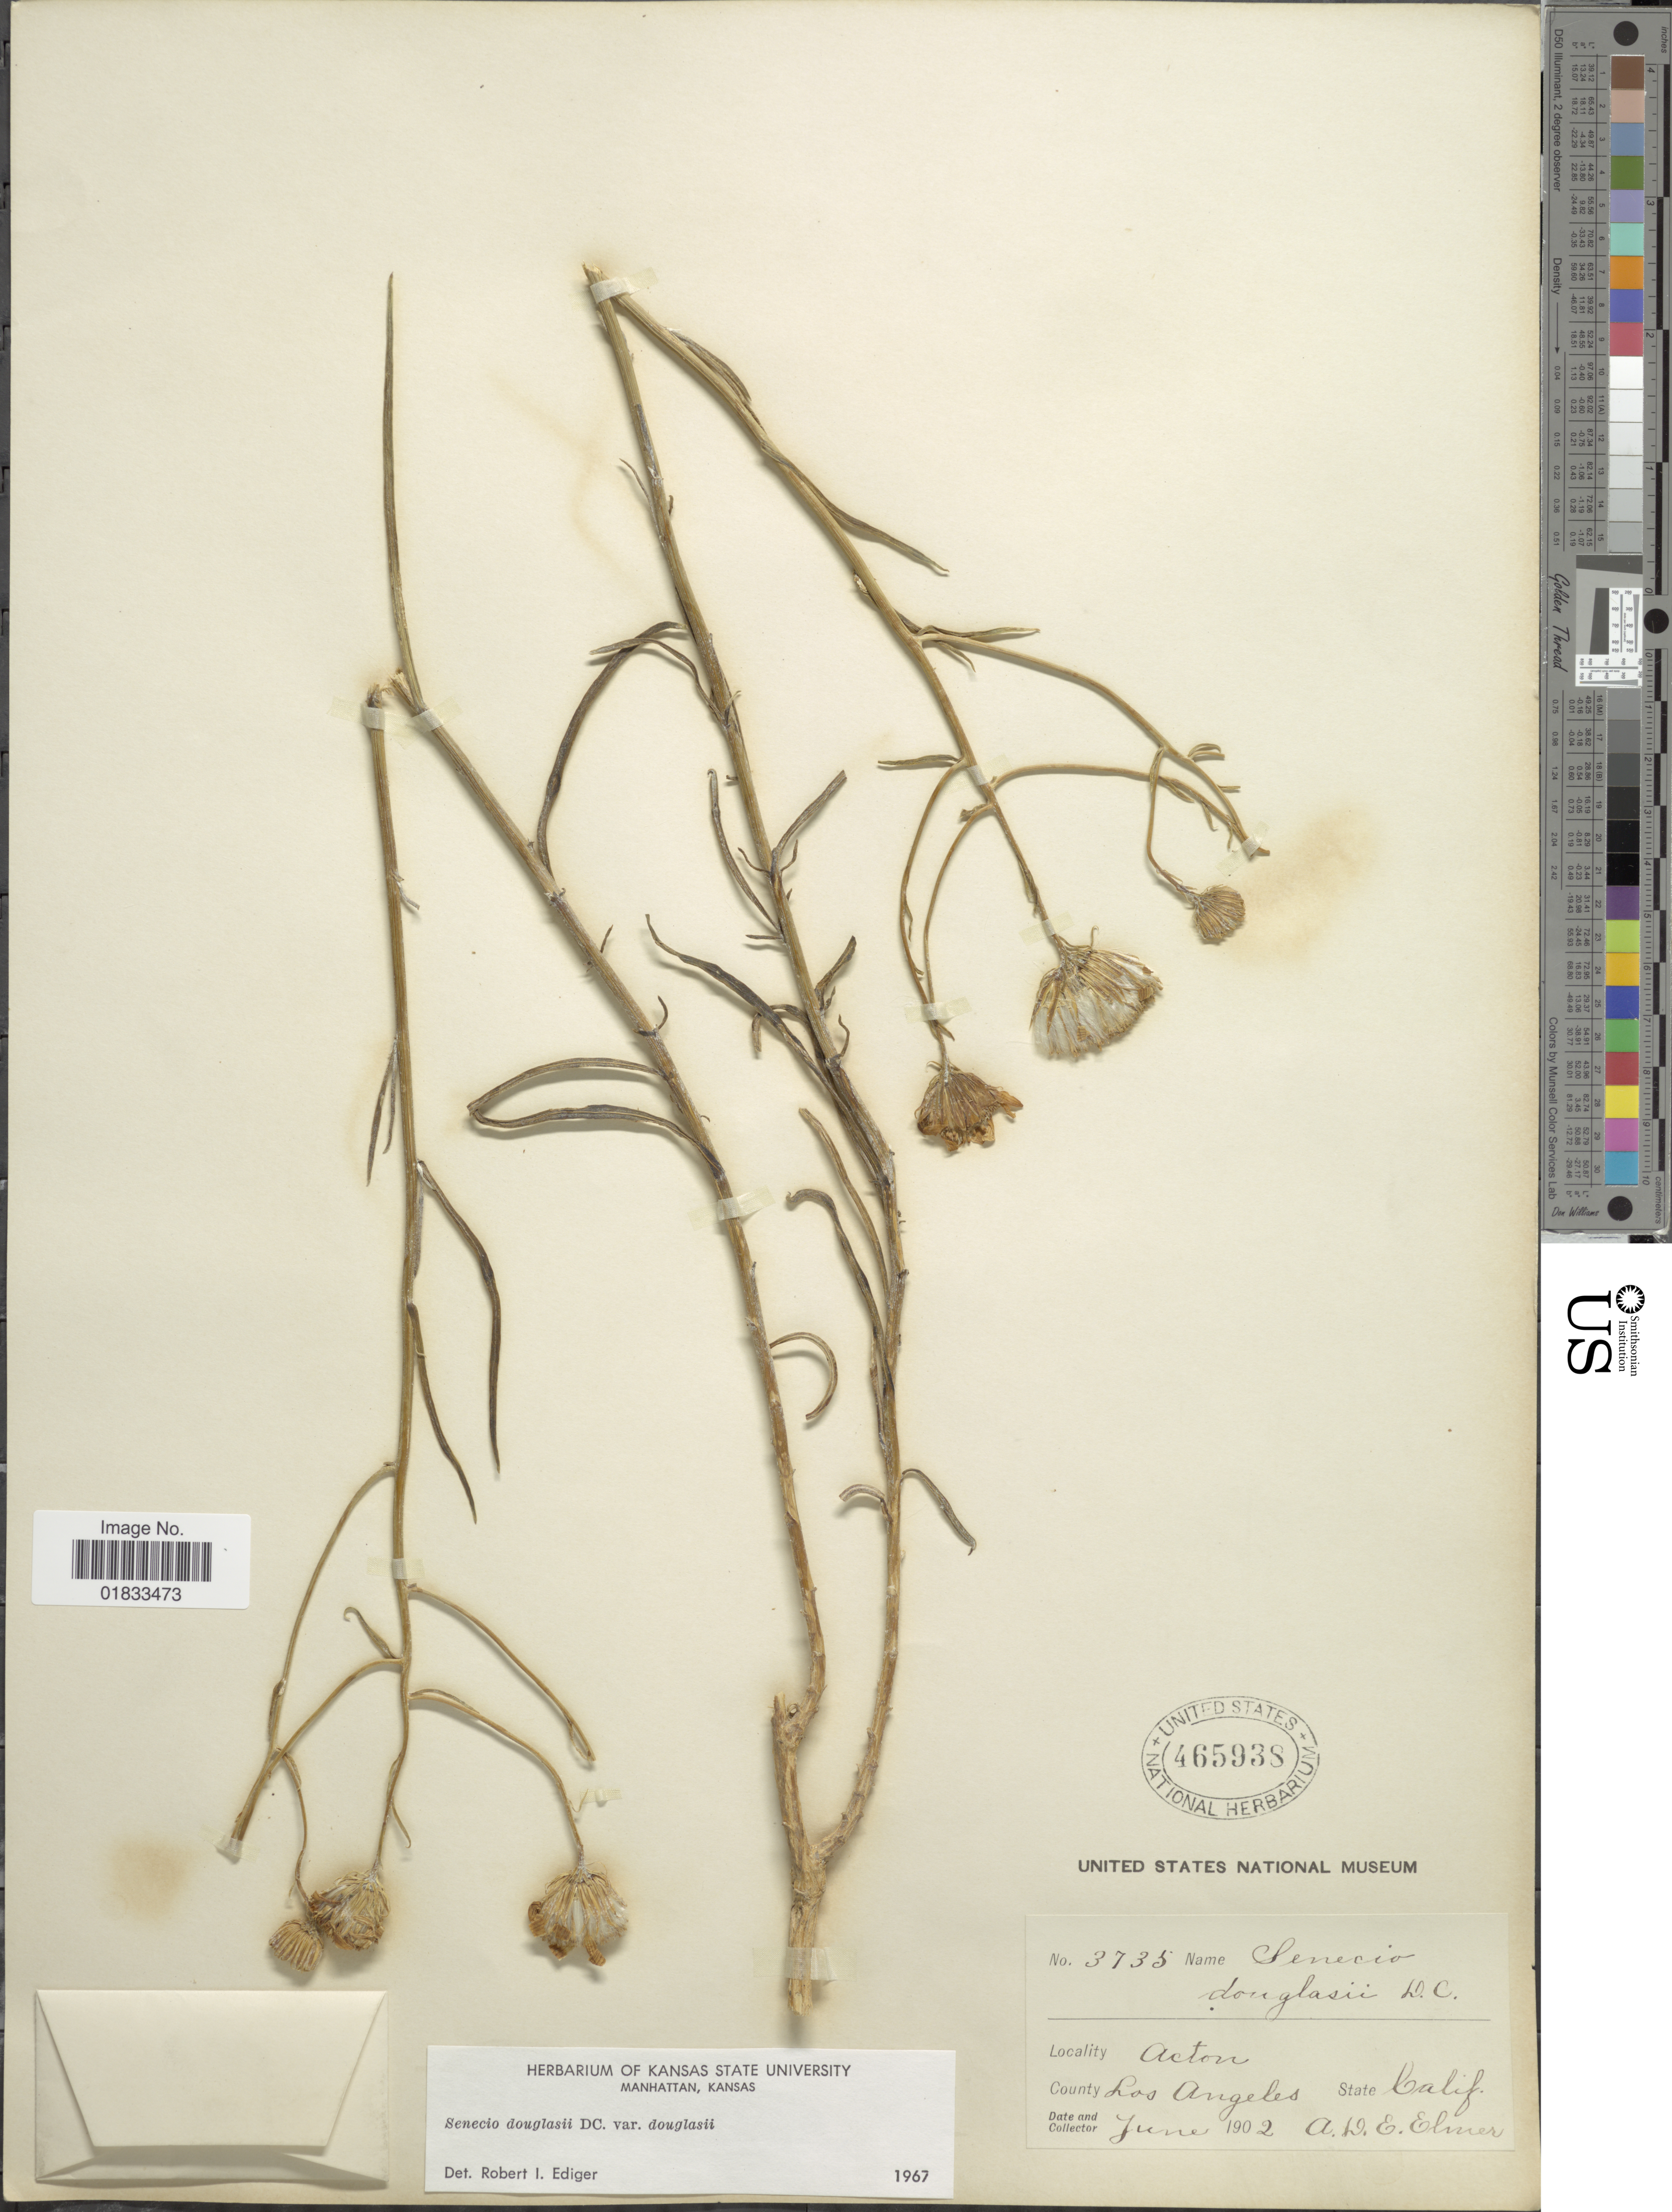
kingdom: Plantae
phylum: Tracheophyta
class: Magnoliopsida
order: Asterales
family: Asteraceae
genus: Senecio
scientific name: Senecio flaccidus var. douglasii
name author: (DC.) B.L. Turner & T.M. Barkley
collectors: A. D. E. Elmer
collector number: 3735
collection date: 1902-06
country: United States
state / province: California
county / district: Los Angeles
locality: Acton, County Los Angeles, Calif.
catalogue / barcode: US 465938